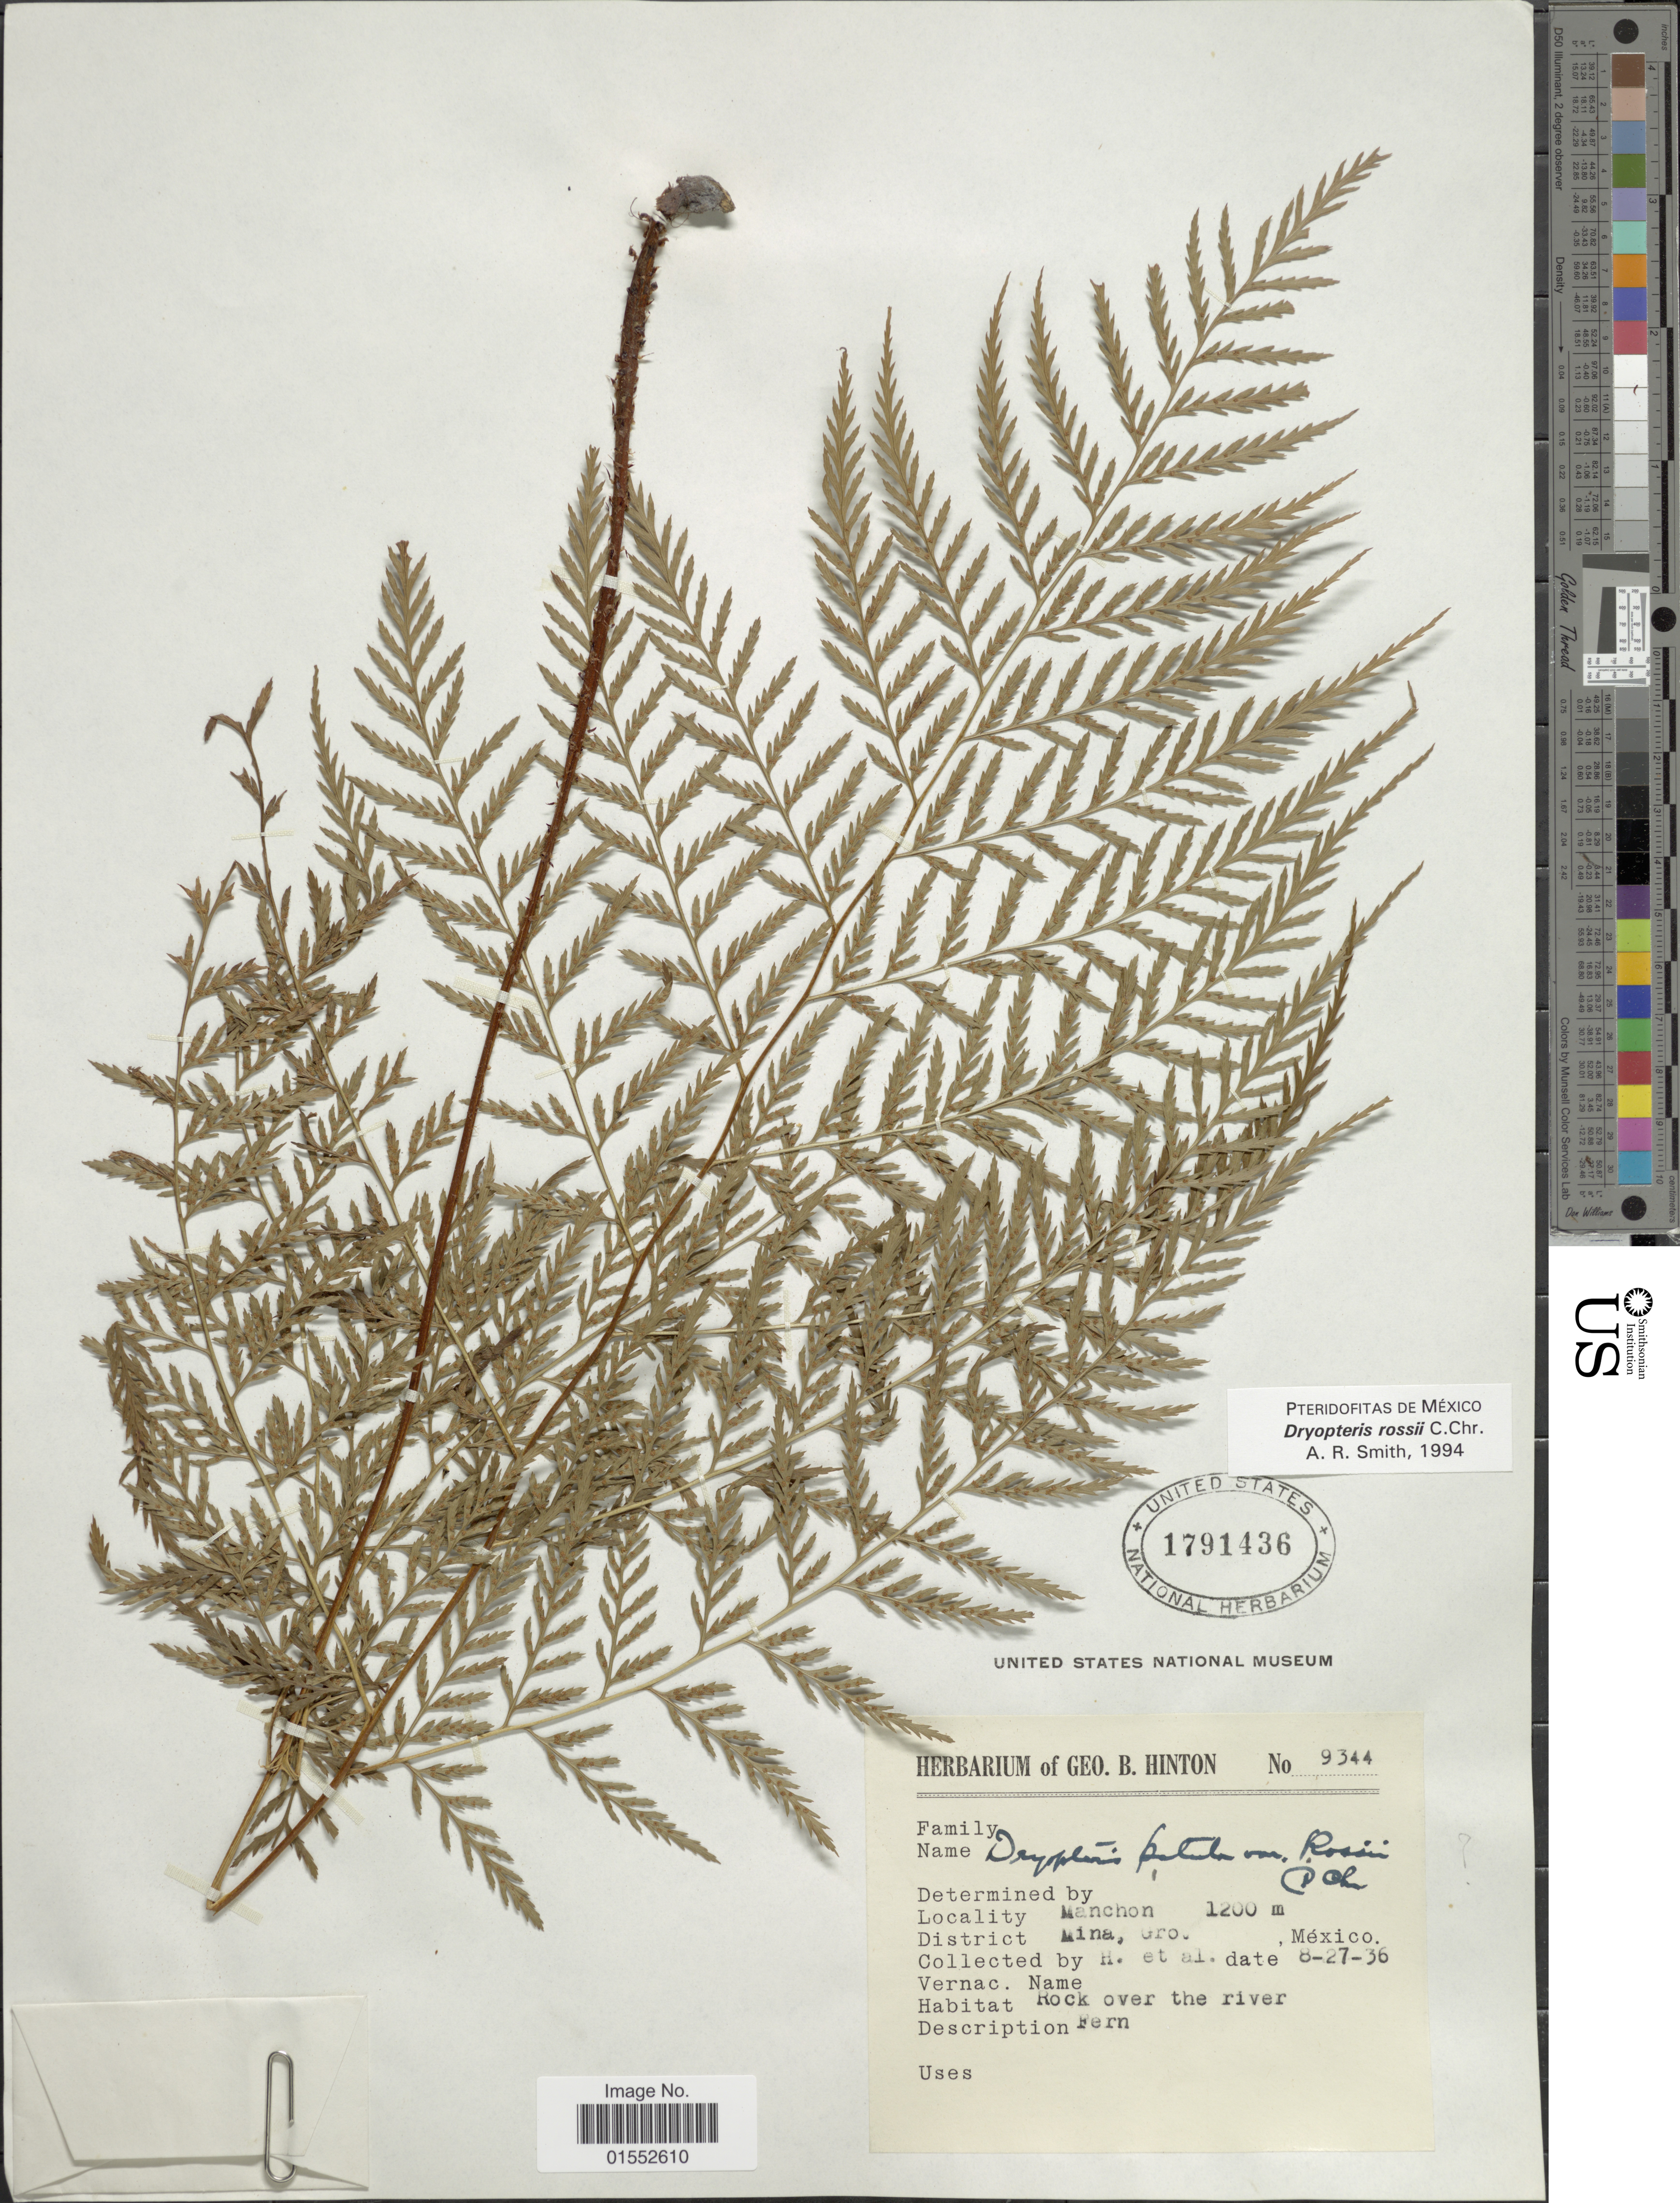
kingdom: Plantae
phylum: Tracheophyta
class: Polypodiopsida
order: Polypodiales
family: Dryopteridaceae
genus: Dryopteris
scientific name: Dryopteris rossii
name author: C. Chr.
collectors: G. B. Hinton & et al.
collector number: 9344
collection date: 1936-08-27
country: Mexico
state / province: Guerrero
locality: Manchon, District Mina, Gro.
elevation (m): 1200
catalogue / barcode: US 1791436